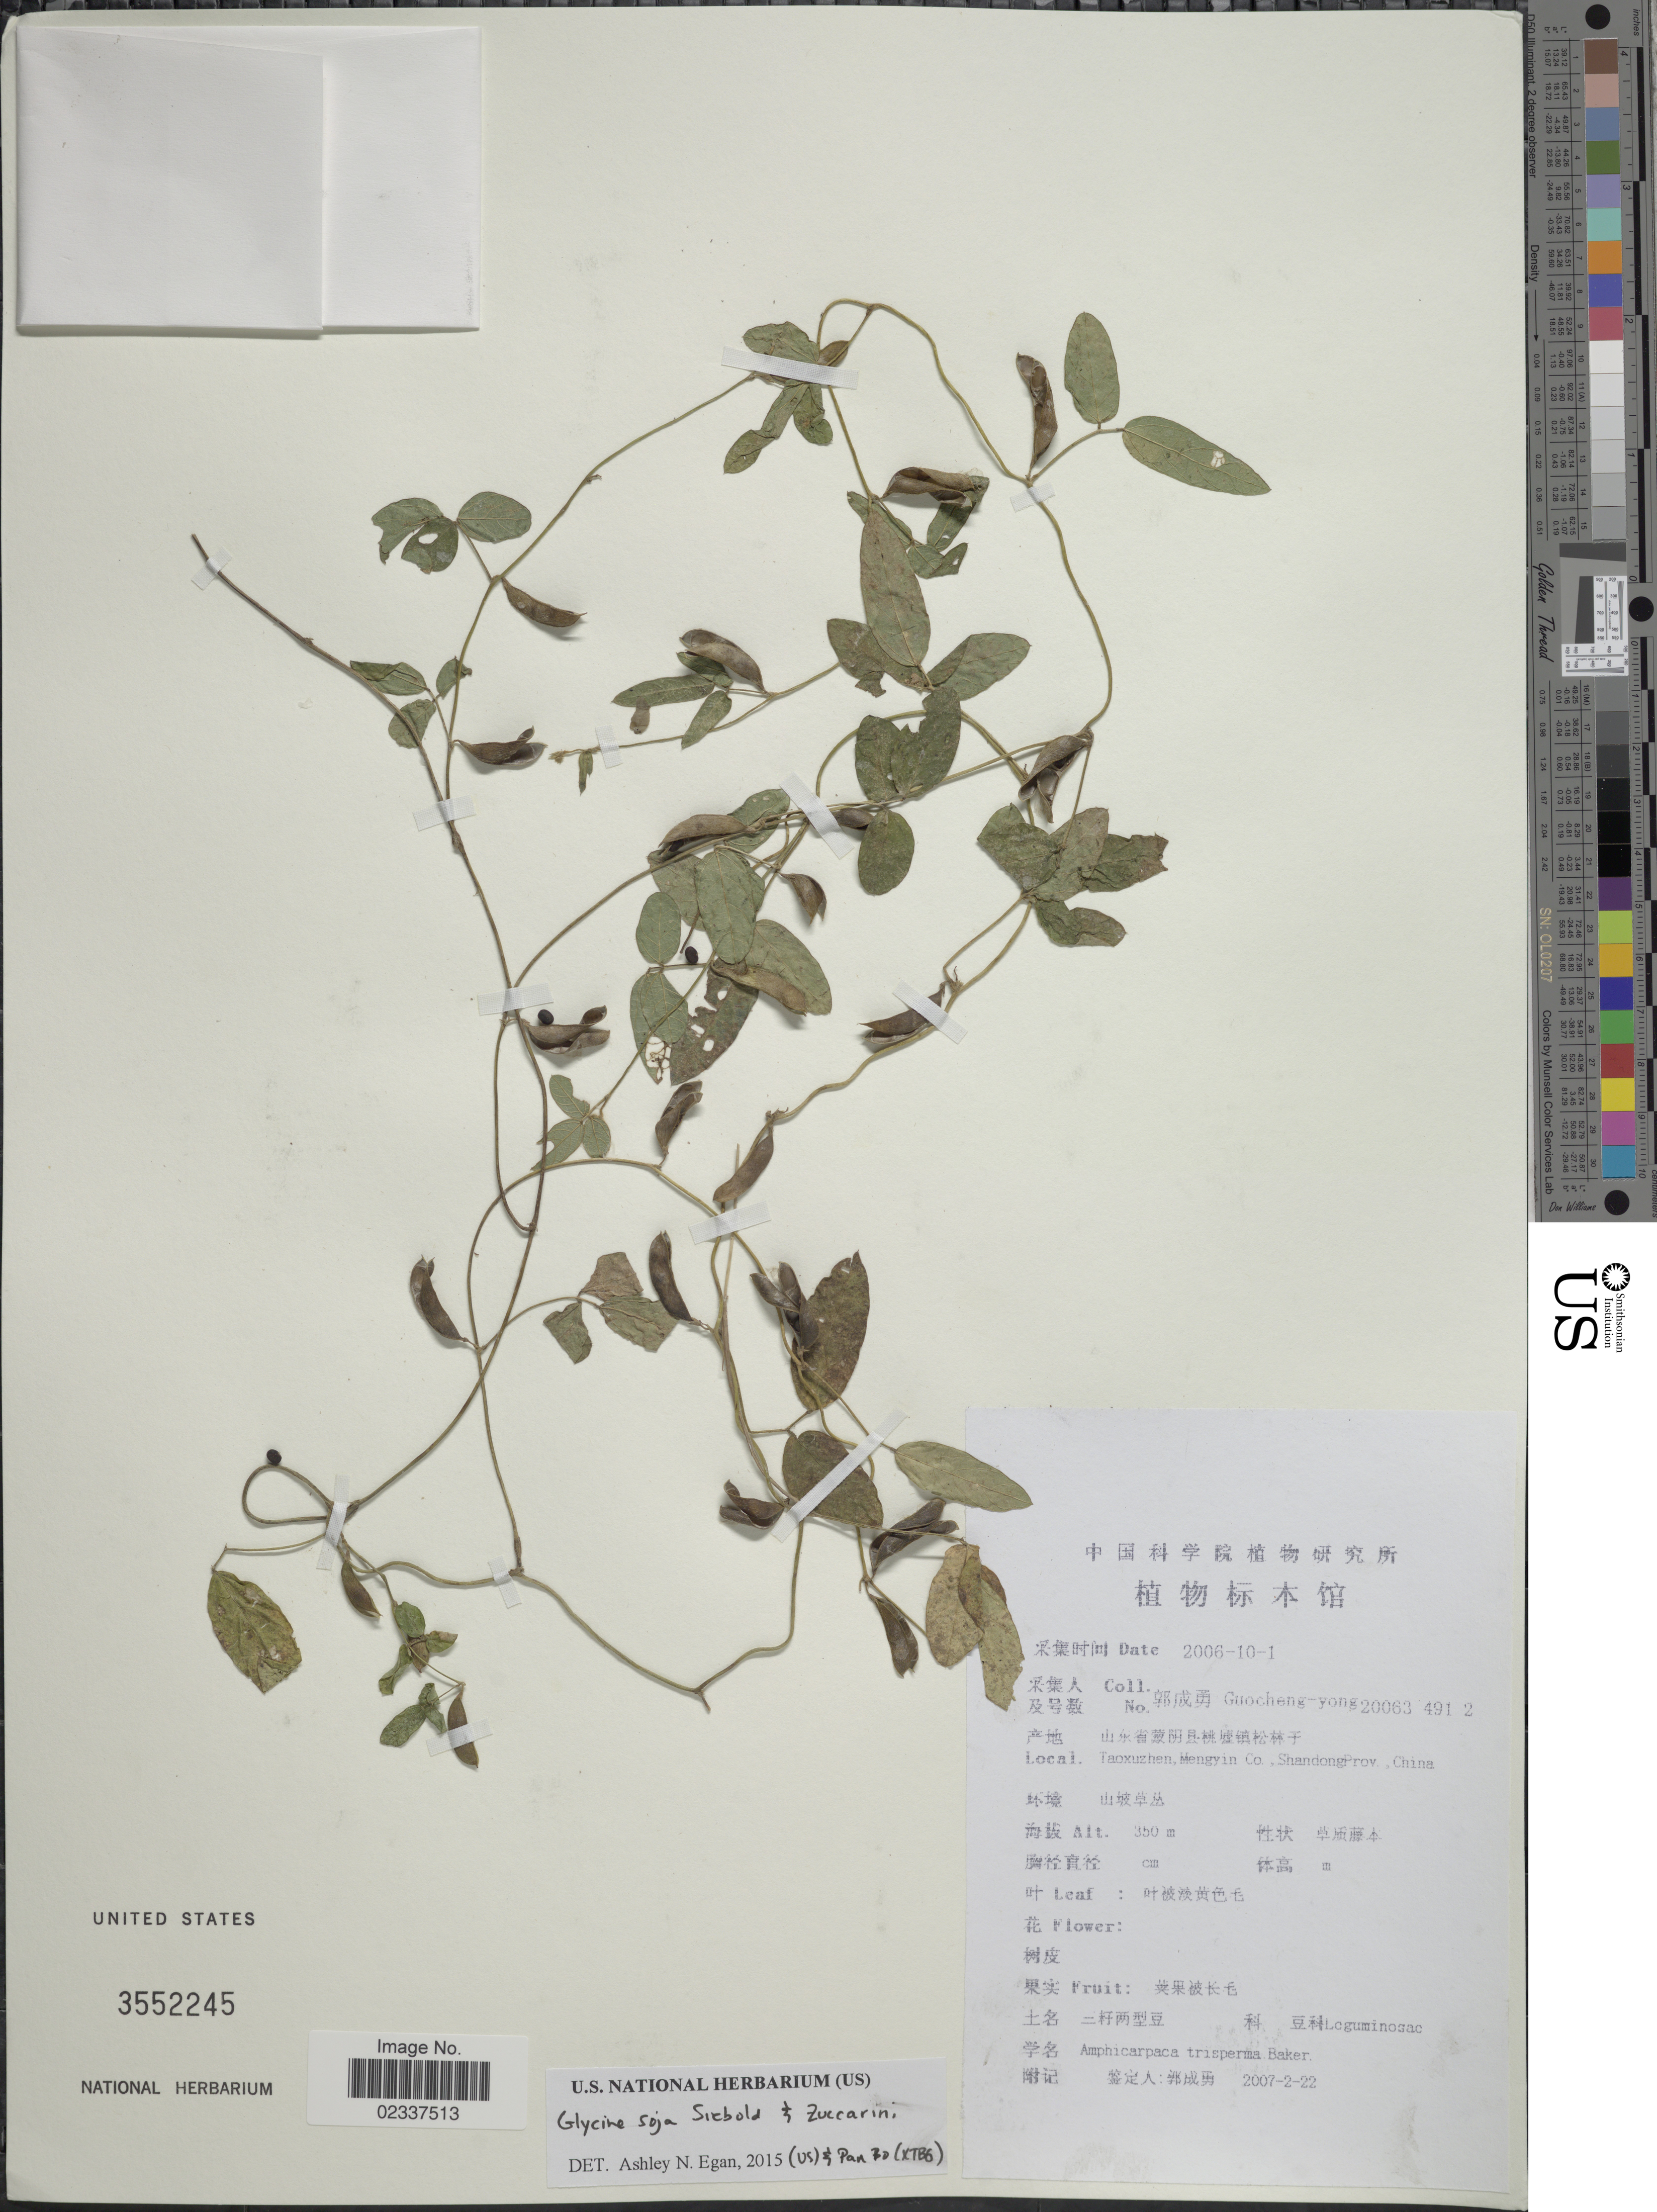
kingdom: Plantae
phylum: Tracheophyta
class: Magnoliopsida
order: Fabales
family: Fabaceae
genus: Glycine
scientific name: Glycine soja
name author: Siebold & Zucc.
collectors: Guo cheng-yong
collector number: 20063-491-2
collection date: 2006-10-01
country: China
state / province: Shandong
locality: Taoxuzhen, Mengyin Co.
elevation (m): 350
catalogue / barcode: US 3552245